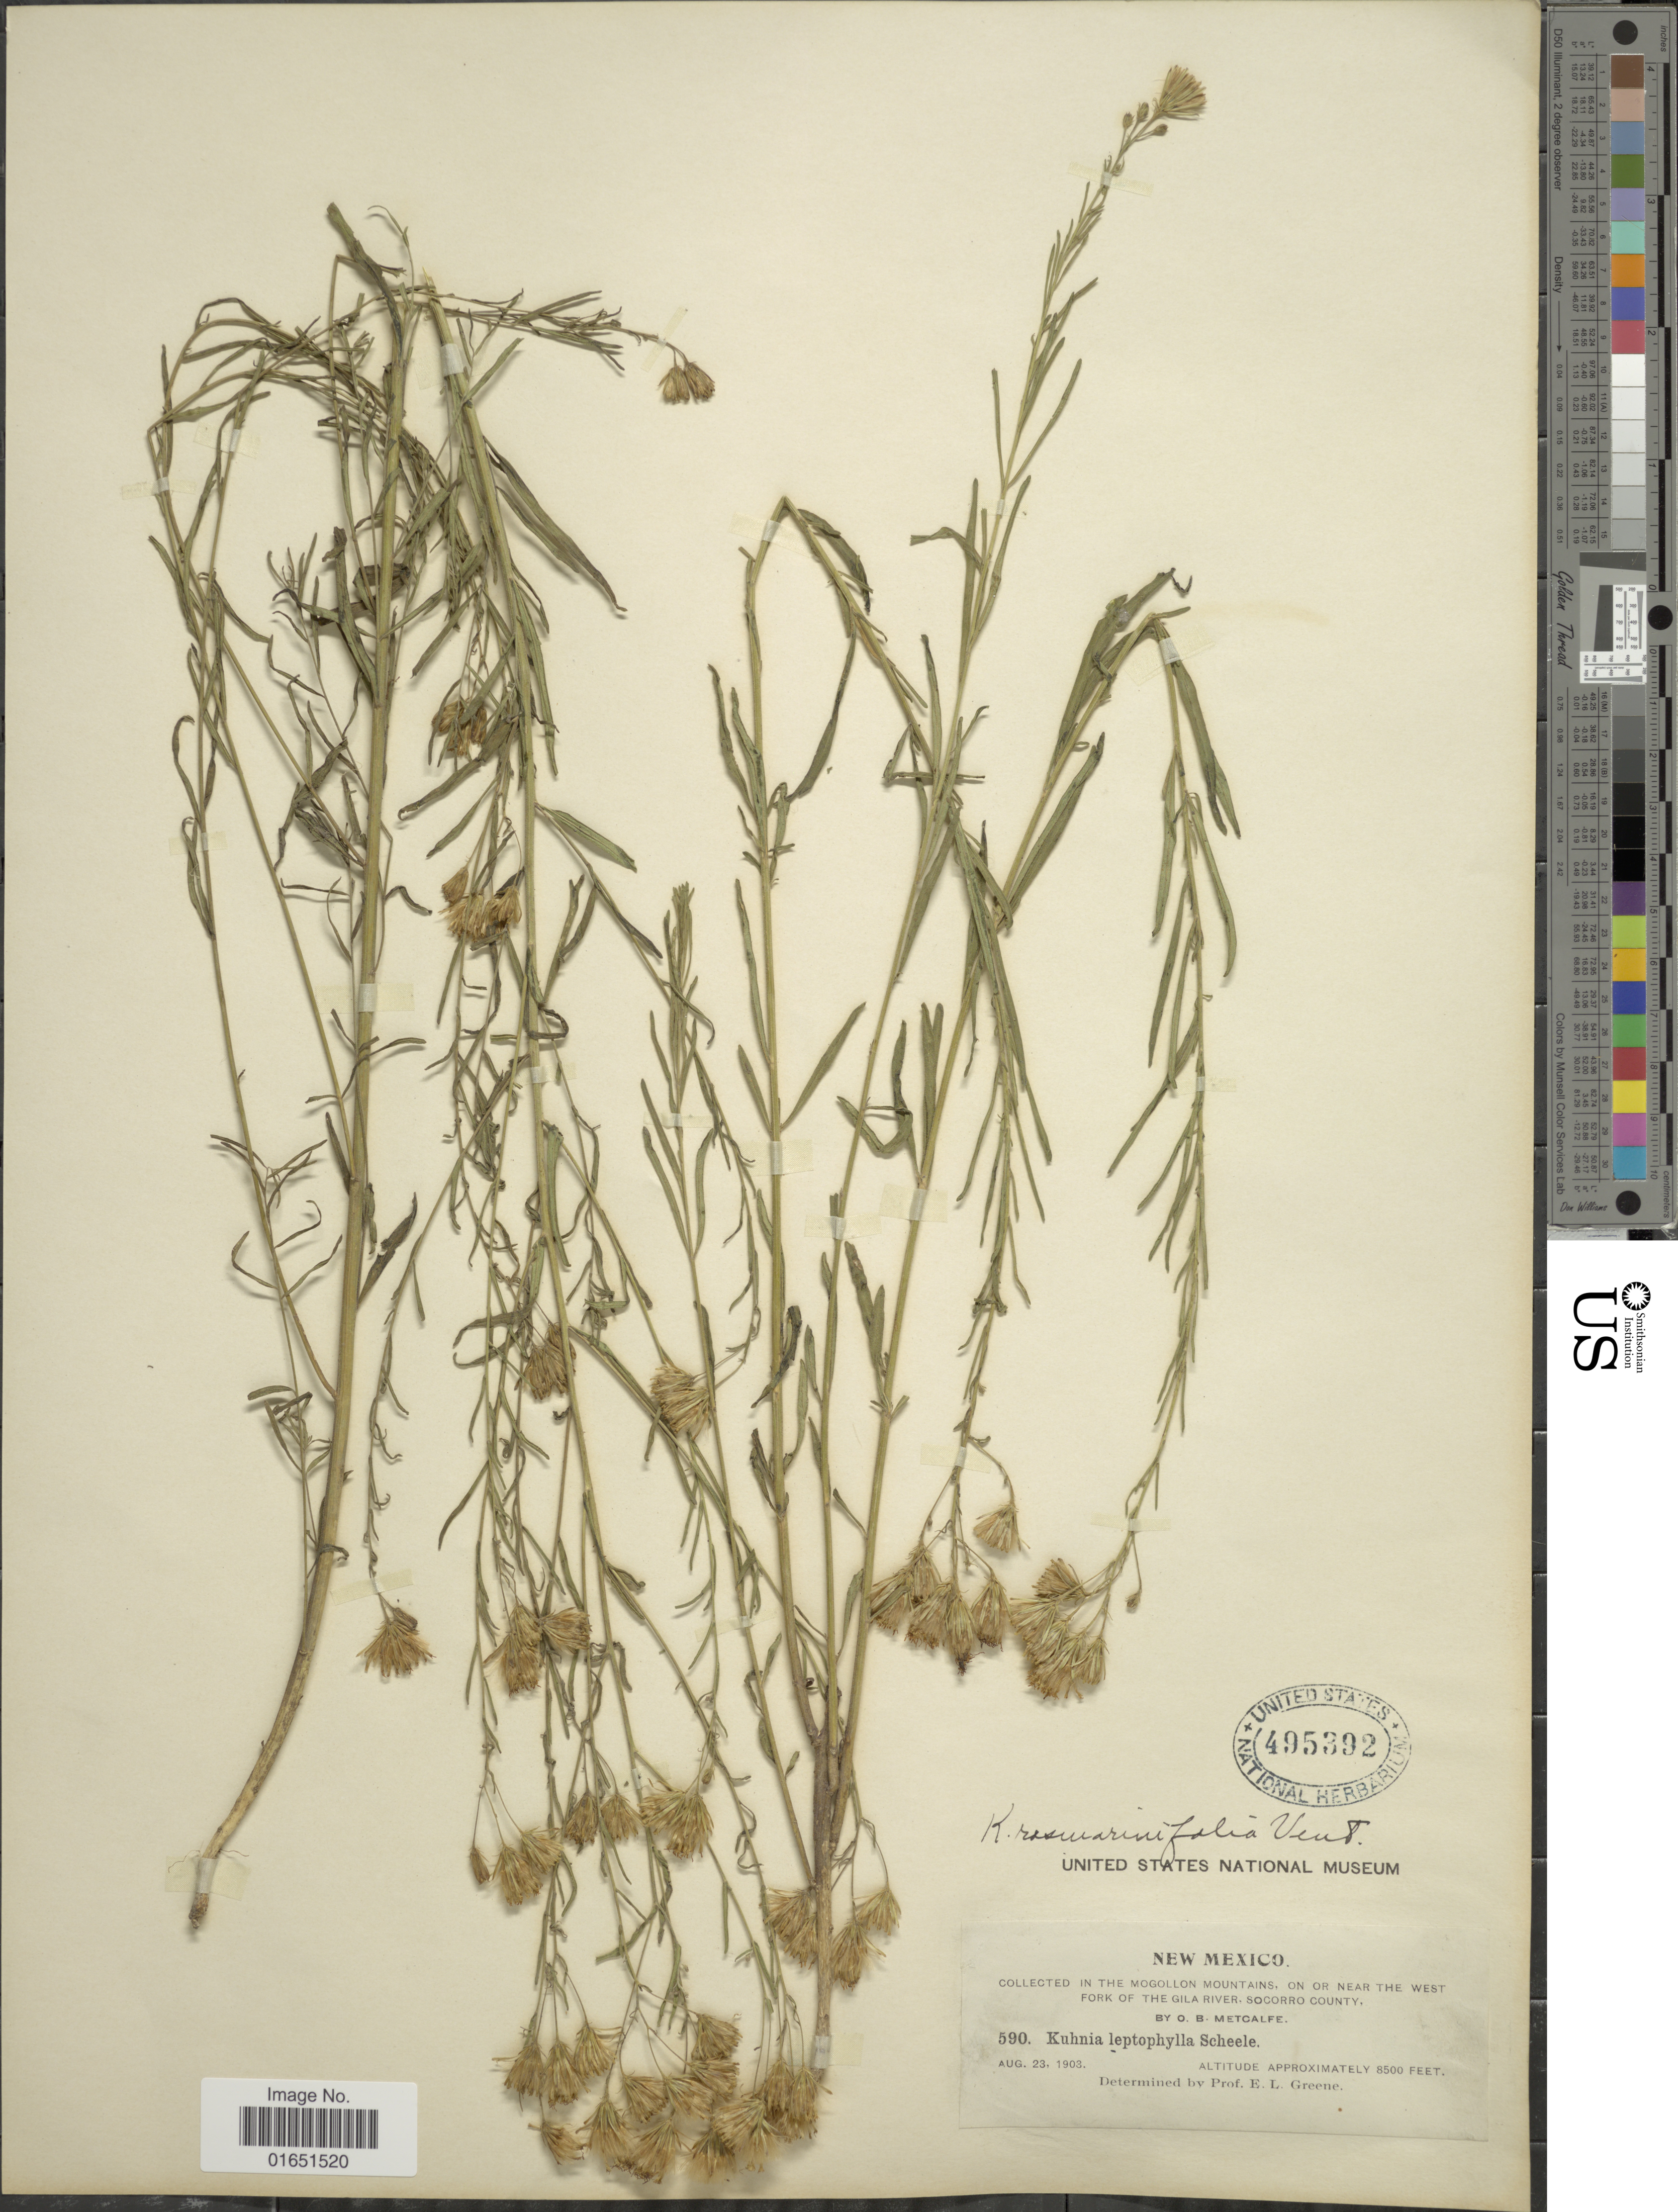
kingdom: Plantae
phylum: Tracheophyta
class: Magnoliopsida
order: Asterales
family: Asteraceae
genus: Brickellia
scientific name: Brickellia rosmarinifolia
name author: (Vent.) W.A. Weber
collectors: O. B. Metcalfe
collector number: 590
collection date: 1903-08-23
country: United States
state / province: New Mexico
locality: In the Mogollon mountains, on or near the West Fork of the Gila River, Socorro County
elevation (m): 2591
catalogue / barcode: US 495392